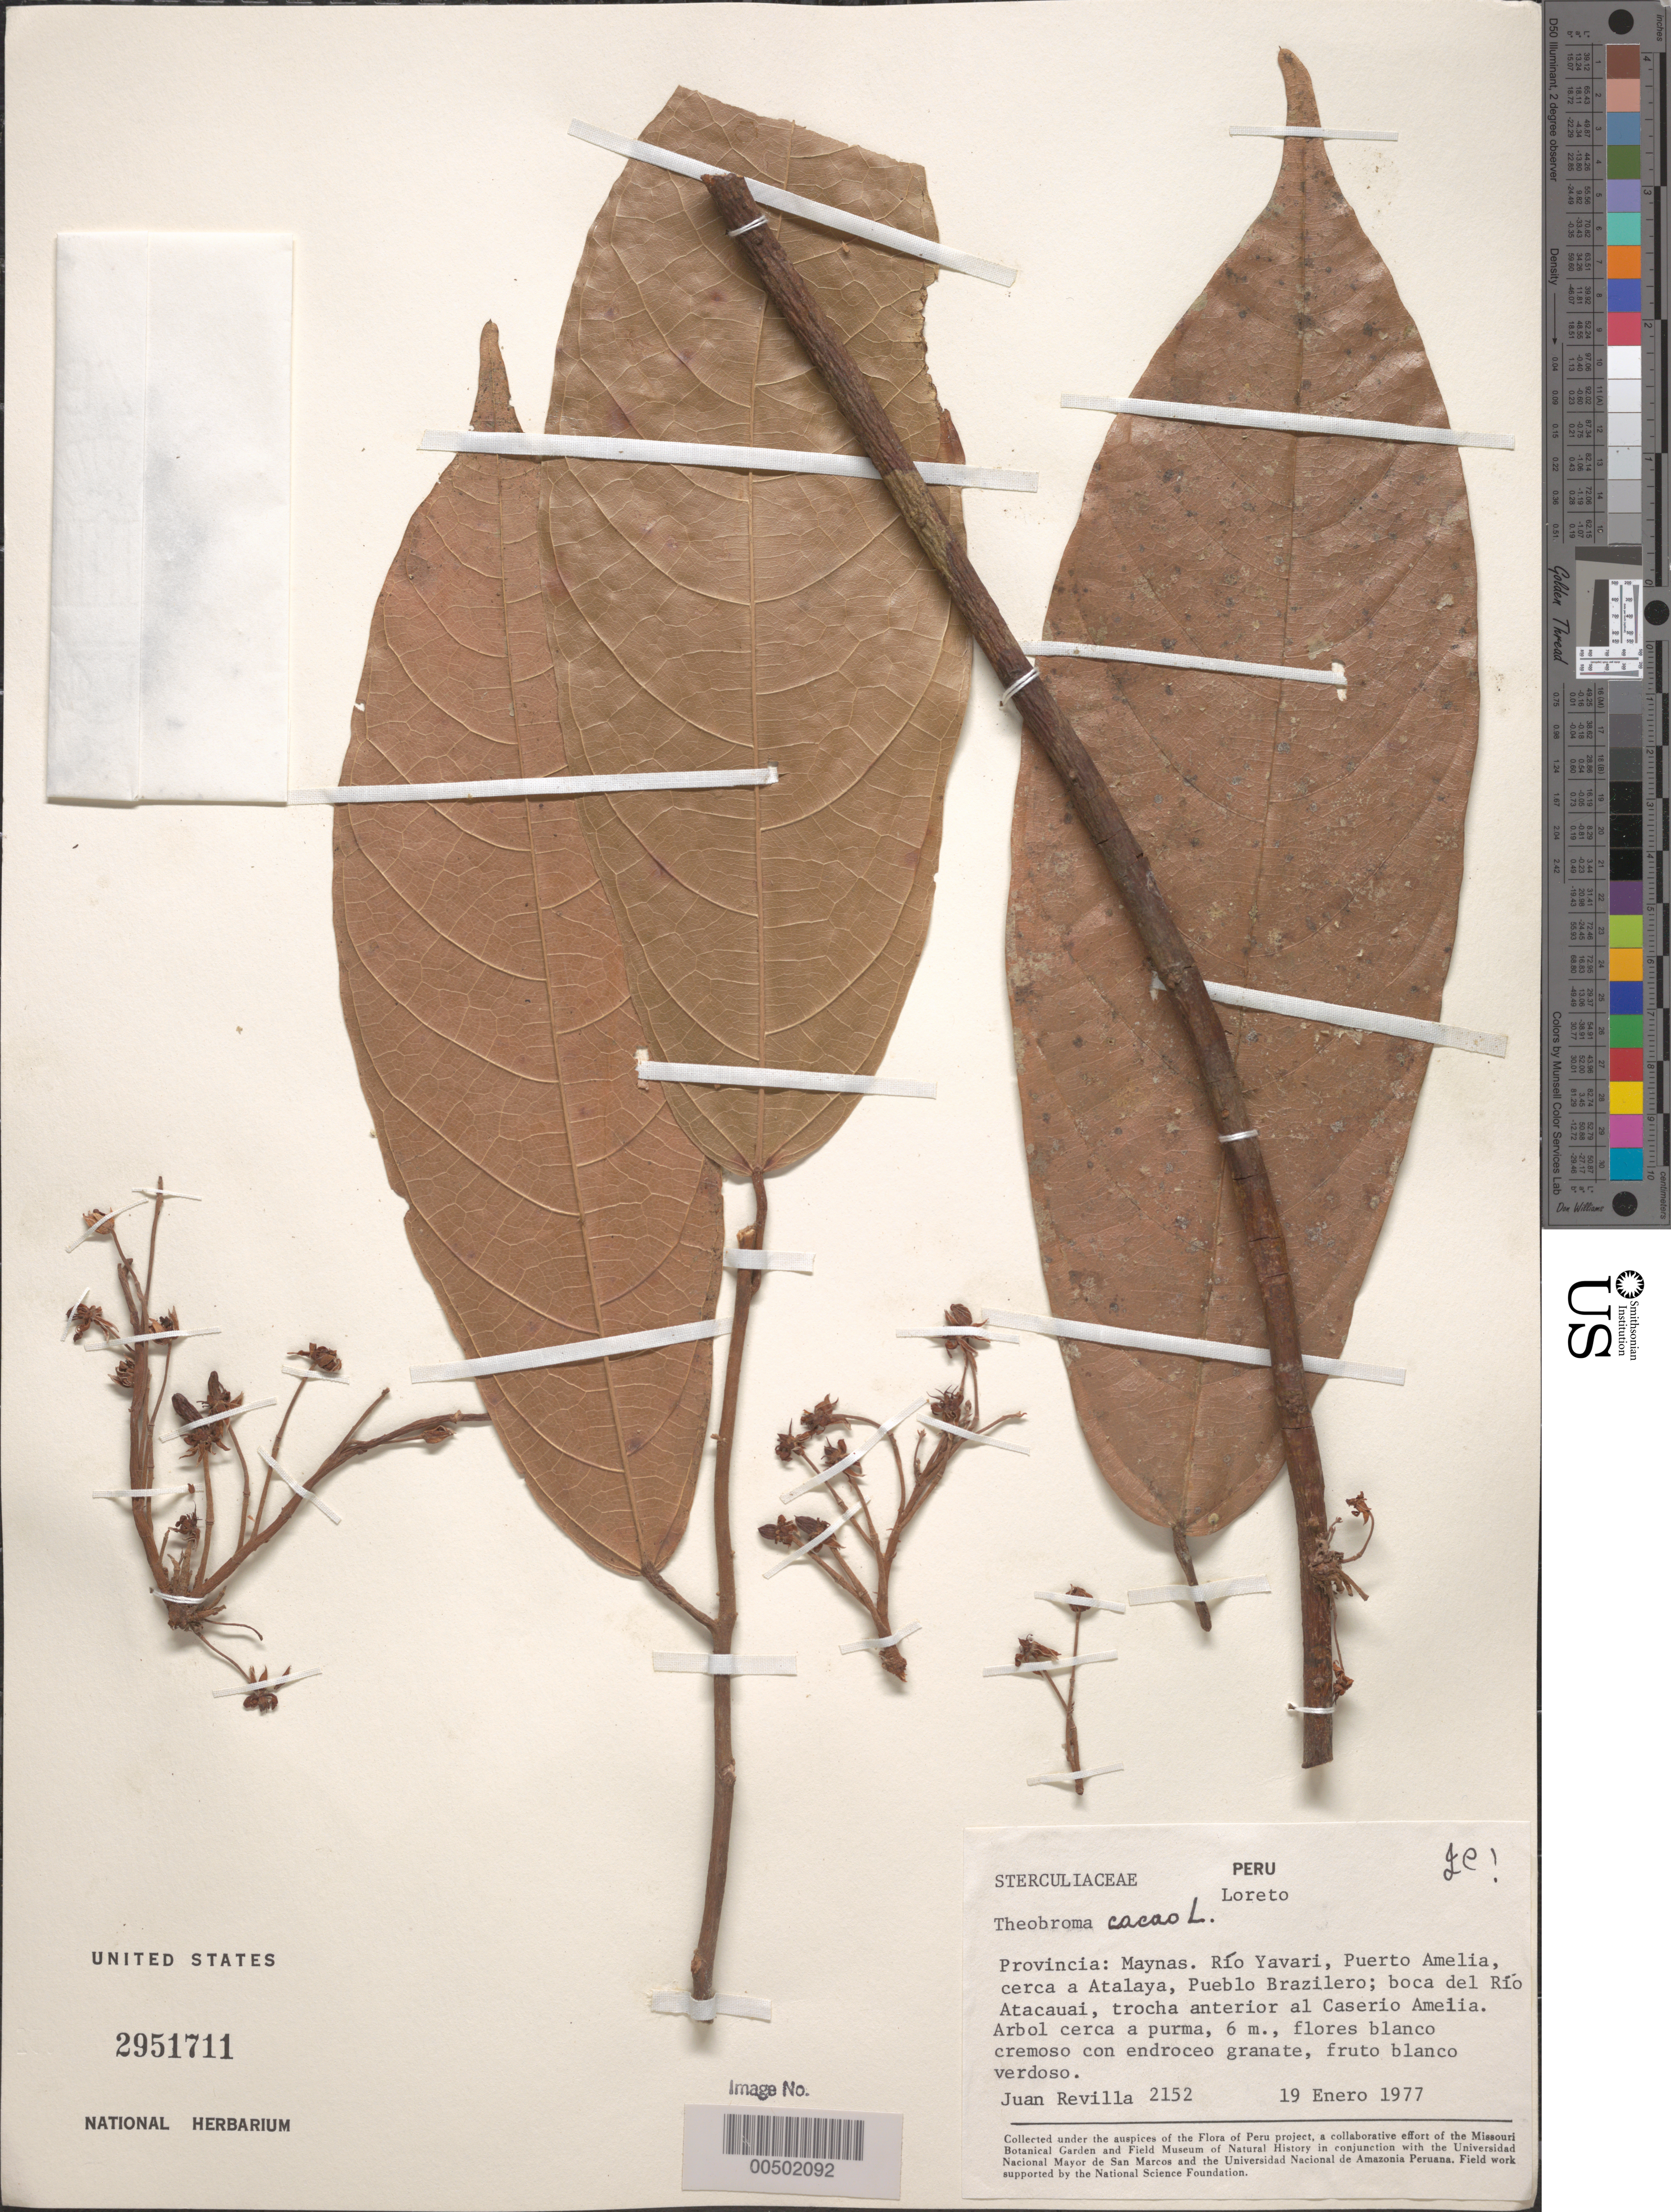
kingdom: Plantae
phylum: Tracheophyta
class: Magnoliopsida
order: Malvales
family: Malvaceae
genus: Theobroma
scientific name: Theobroma cacao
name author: L.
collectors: J. Revilla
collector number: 2152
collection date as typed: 19 Jan 1977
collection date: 1977-01-19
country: Peru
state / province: Loreto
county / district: Maynas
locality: Río Yavari, Puerto Amelia, cerca a Atalaya, Pueblo Brazilero, boca del Río Atacauai, trocha anterior al Caserio Amelia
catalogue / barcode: US 2951711